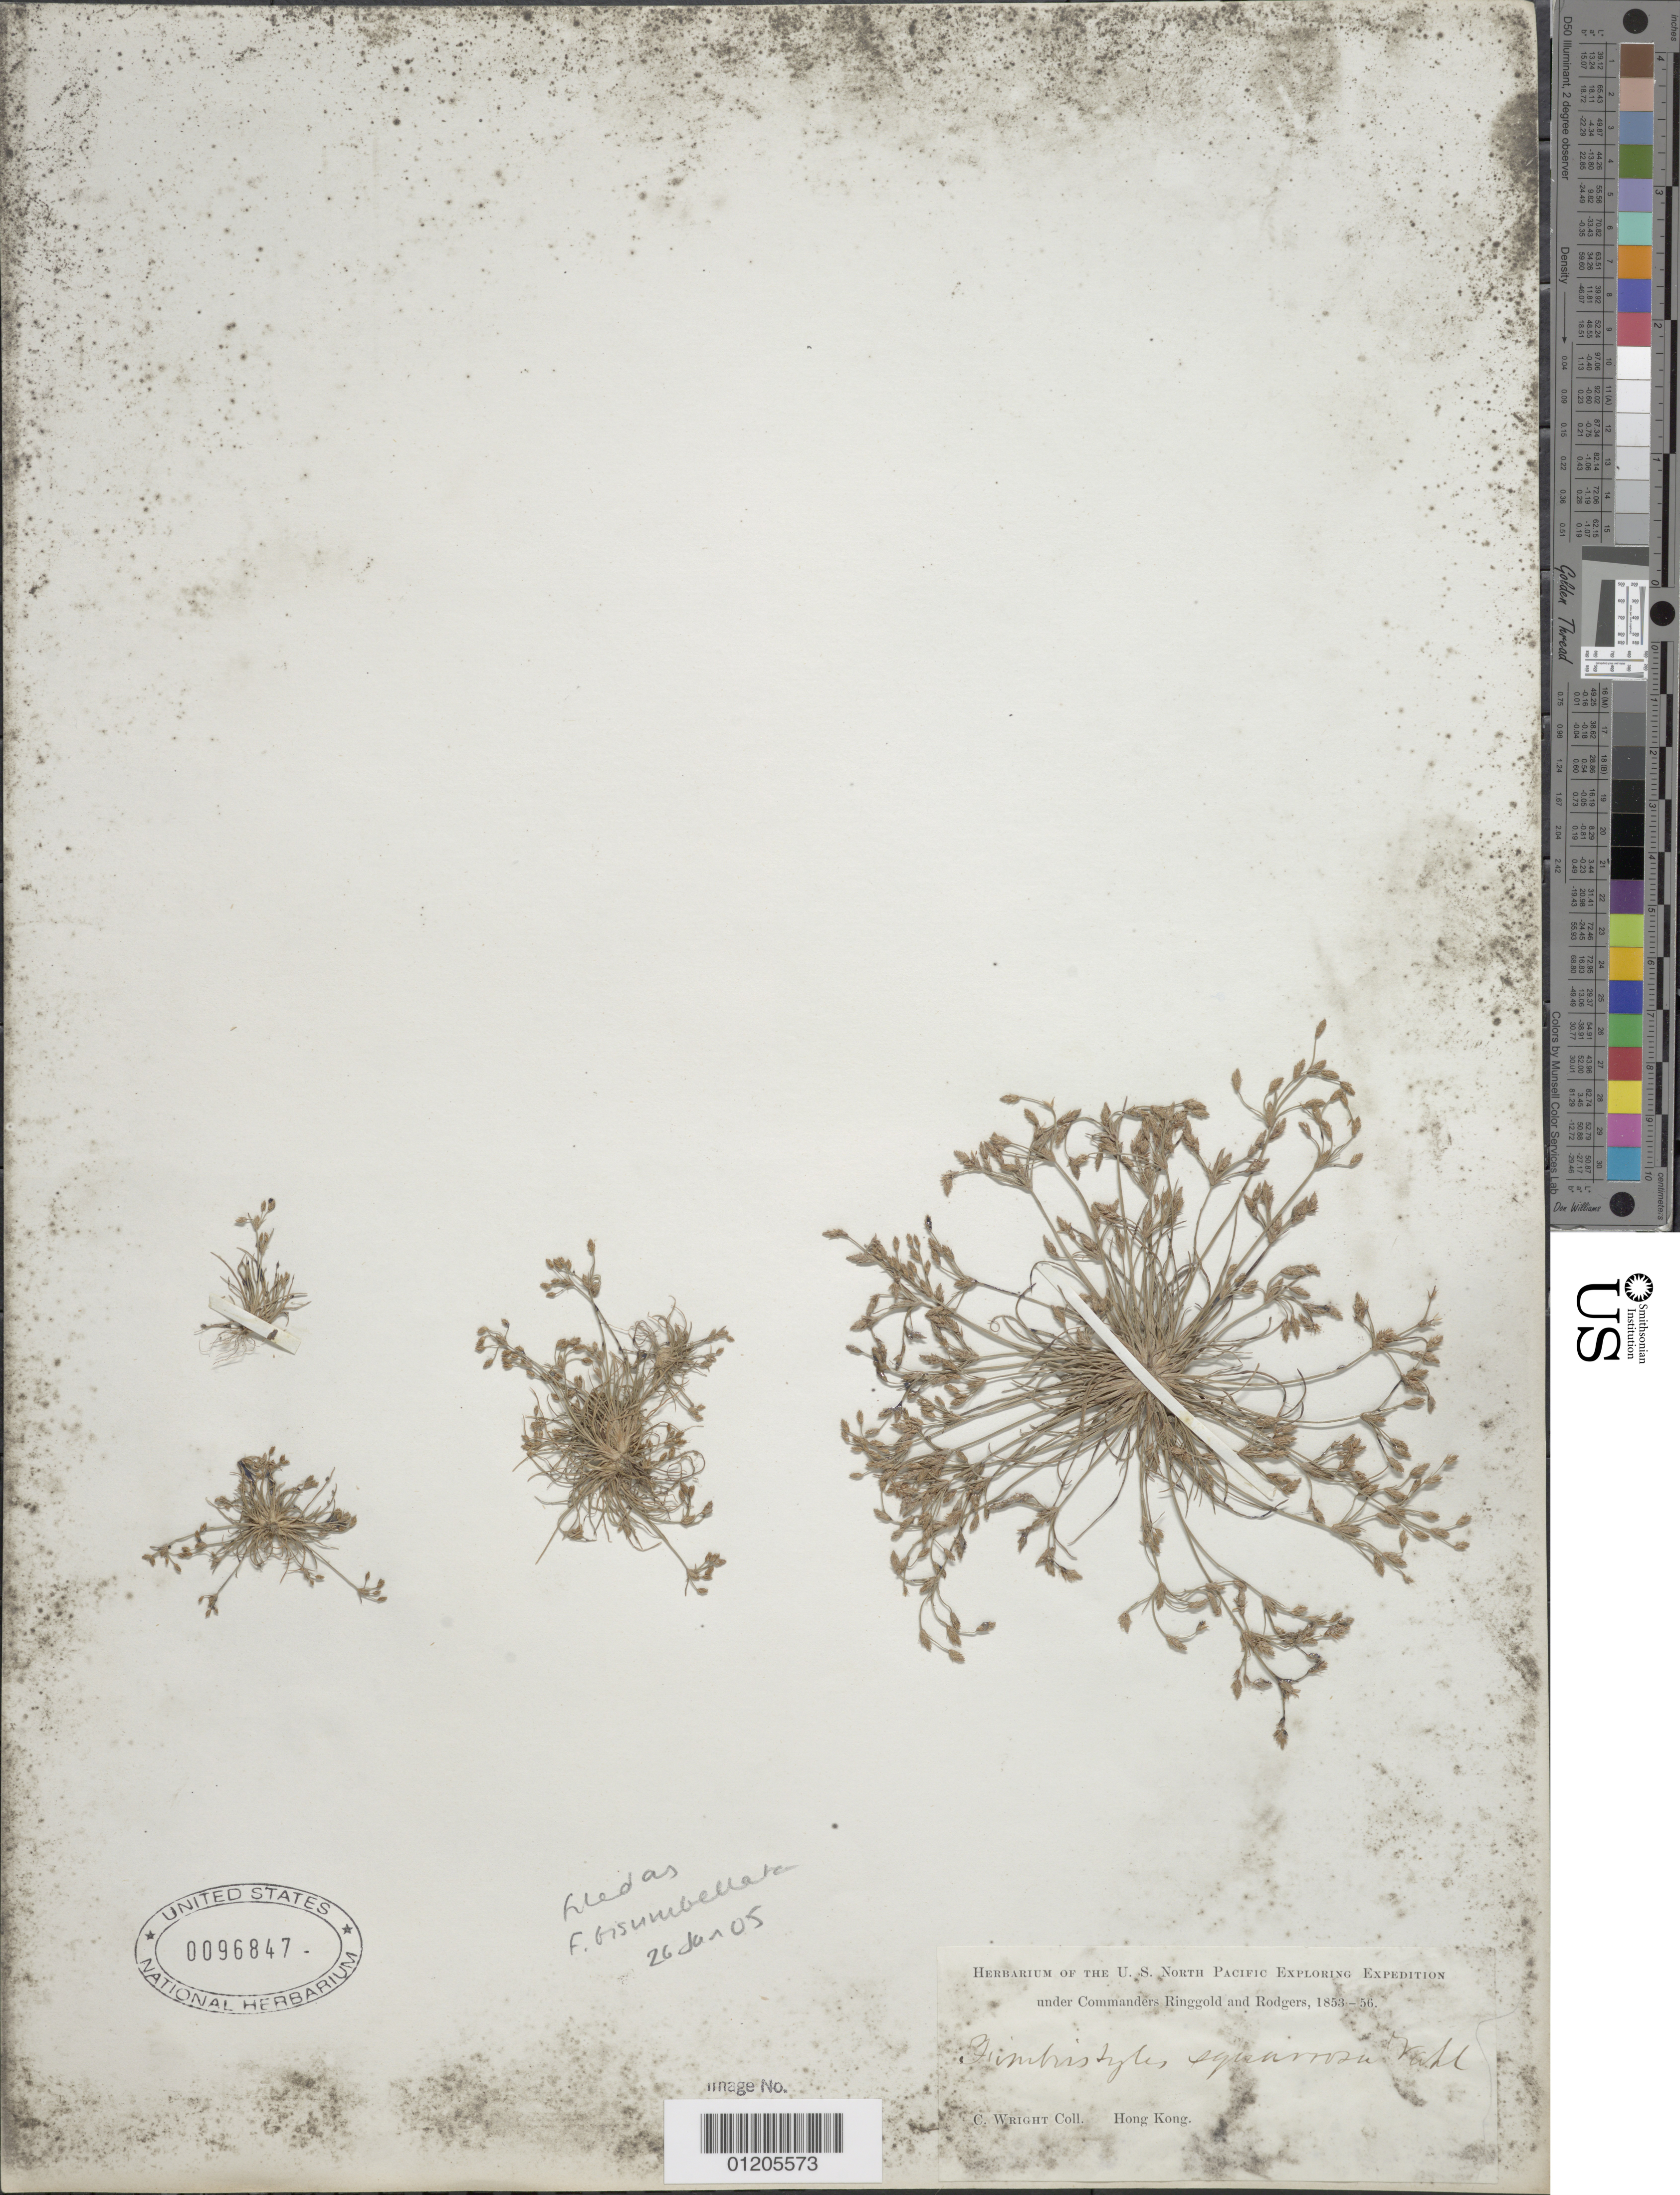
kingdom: Plantae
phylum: Tracheophyta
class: Liliopsida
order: Poales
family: Cyperaceae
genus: Fimbristylis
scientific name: Fimbristylis bisumbellata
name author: (Forssk.) Bubani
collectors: C. Wright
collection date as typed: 1853 to -- -- 1856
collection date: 1853/1856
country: China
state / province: Hong Kong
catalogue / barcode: US 96847